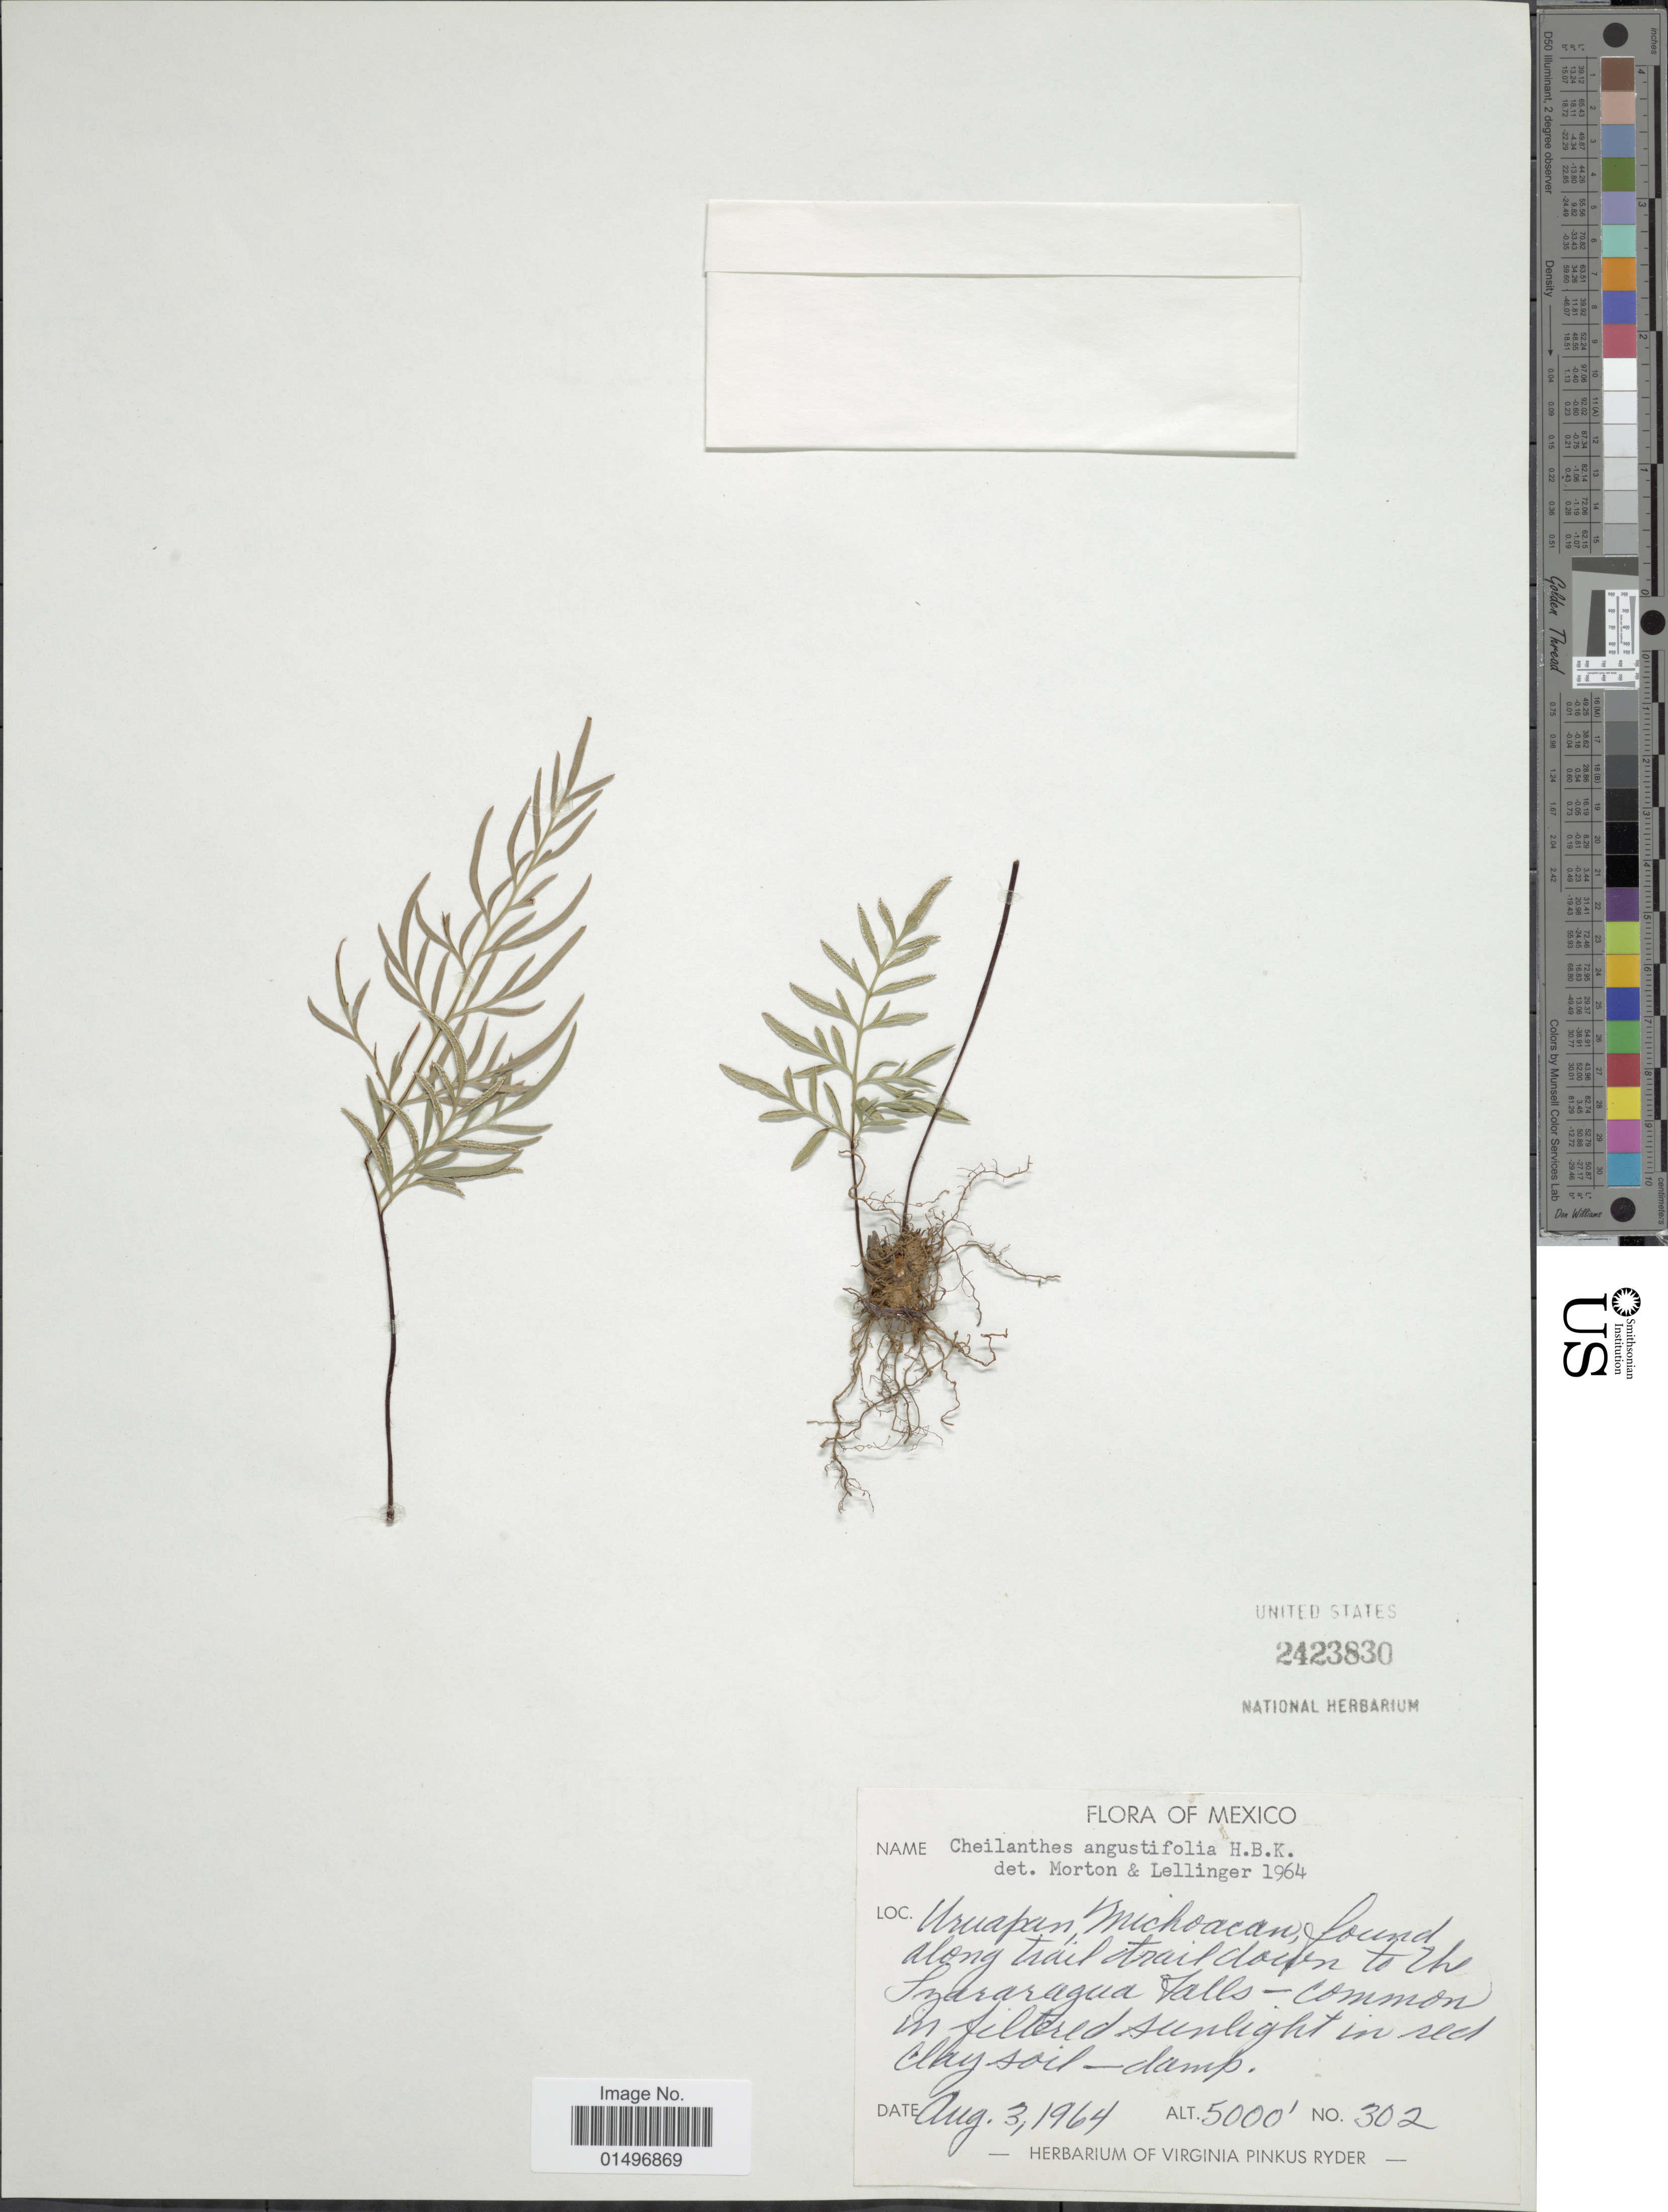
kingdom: Plantae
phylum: Tracheophyta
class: Polypodiopsida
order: Polypodiales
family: Pteridaceae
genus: Gaga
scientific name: Gaga angustifolia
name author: (Kunth) Fay W. Li & Windham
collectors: ex herb. Virginia Pinkus Ryder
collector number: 302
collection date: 1964-08-03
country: Mexico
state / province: Michoacán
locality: Mexico, Uruapan, Michoacan found along trail, trail down to the Inararagua Falls. [interpreted]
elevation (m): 1524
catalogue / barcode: US 2423830